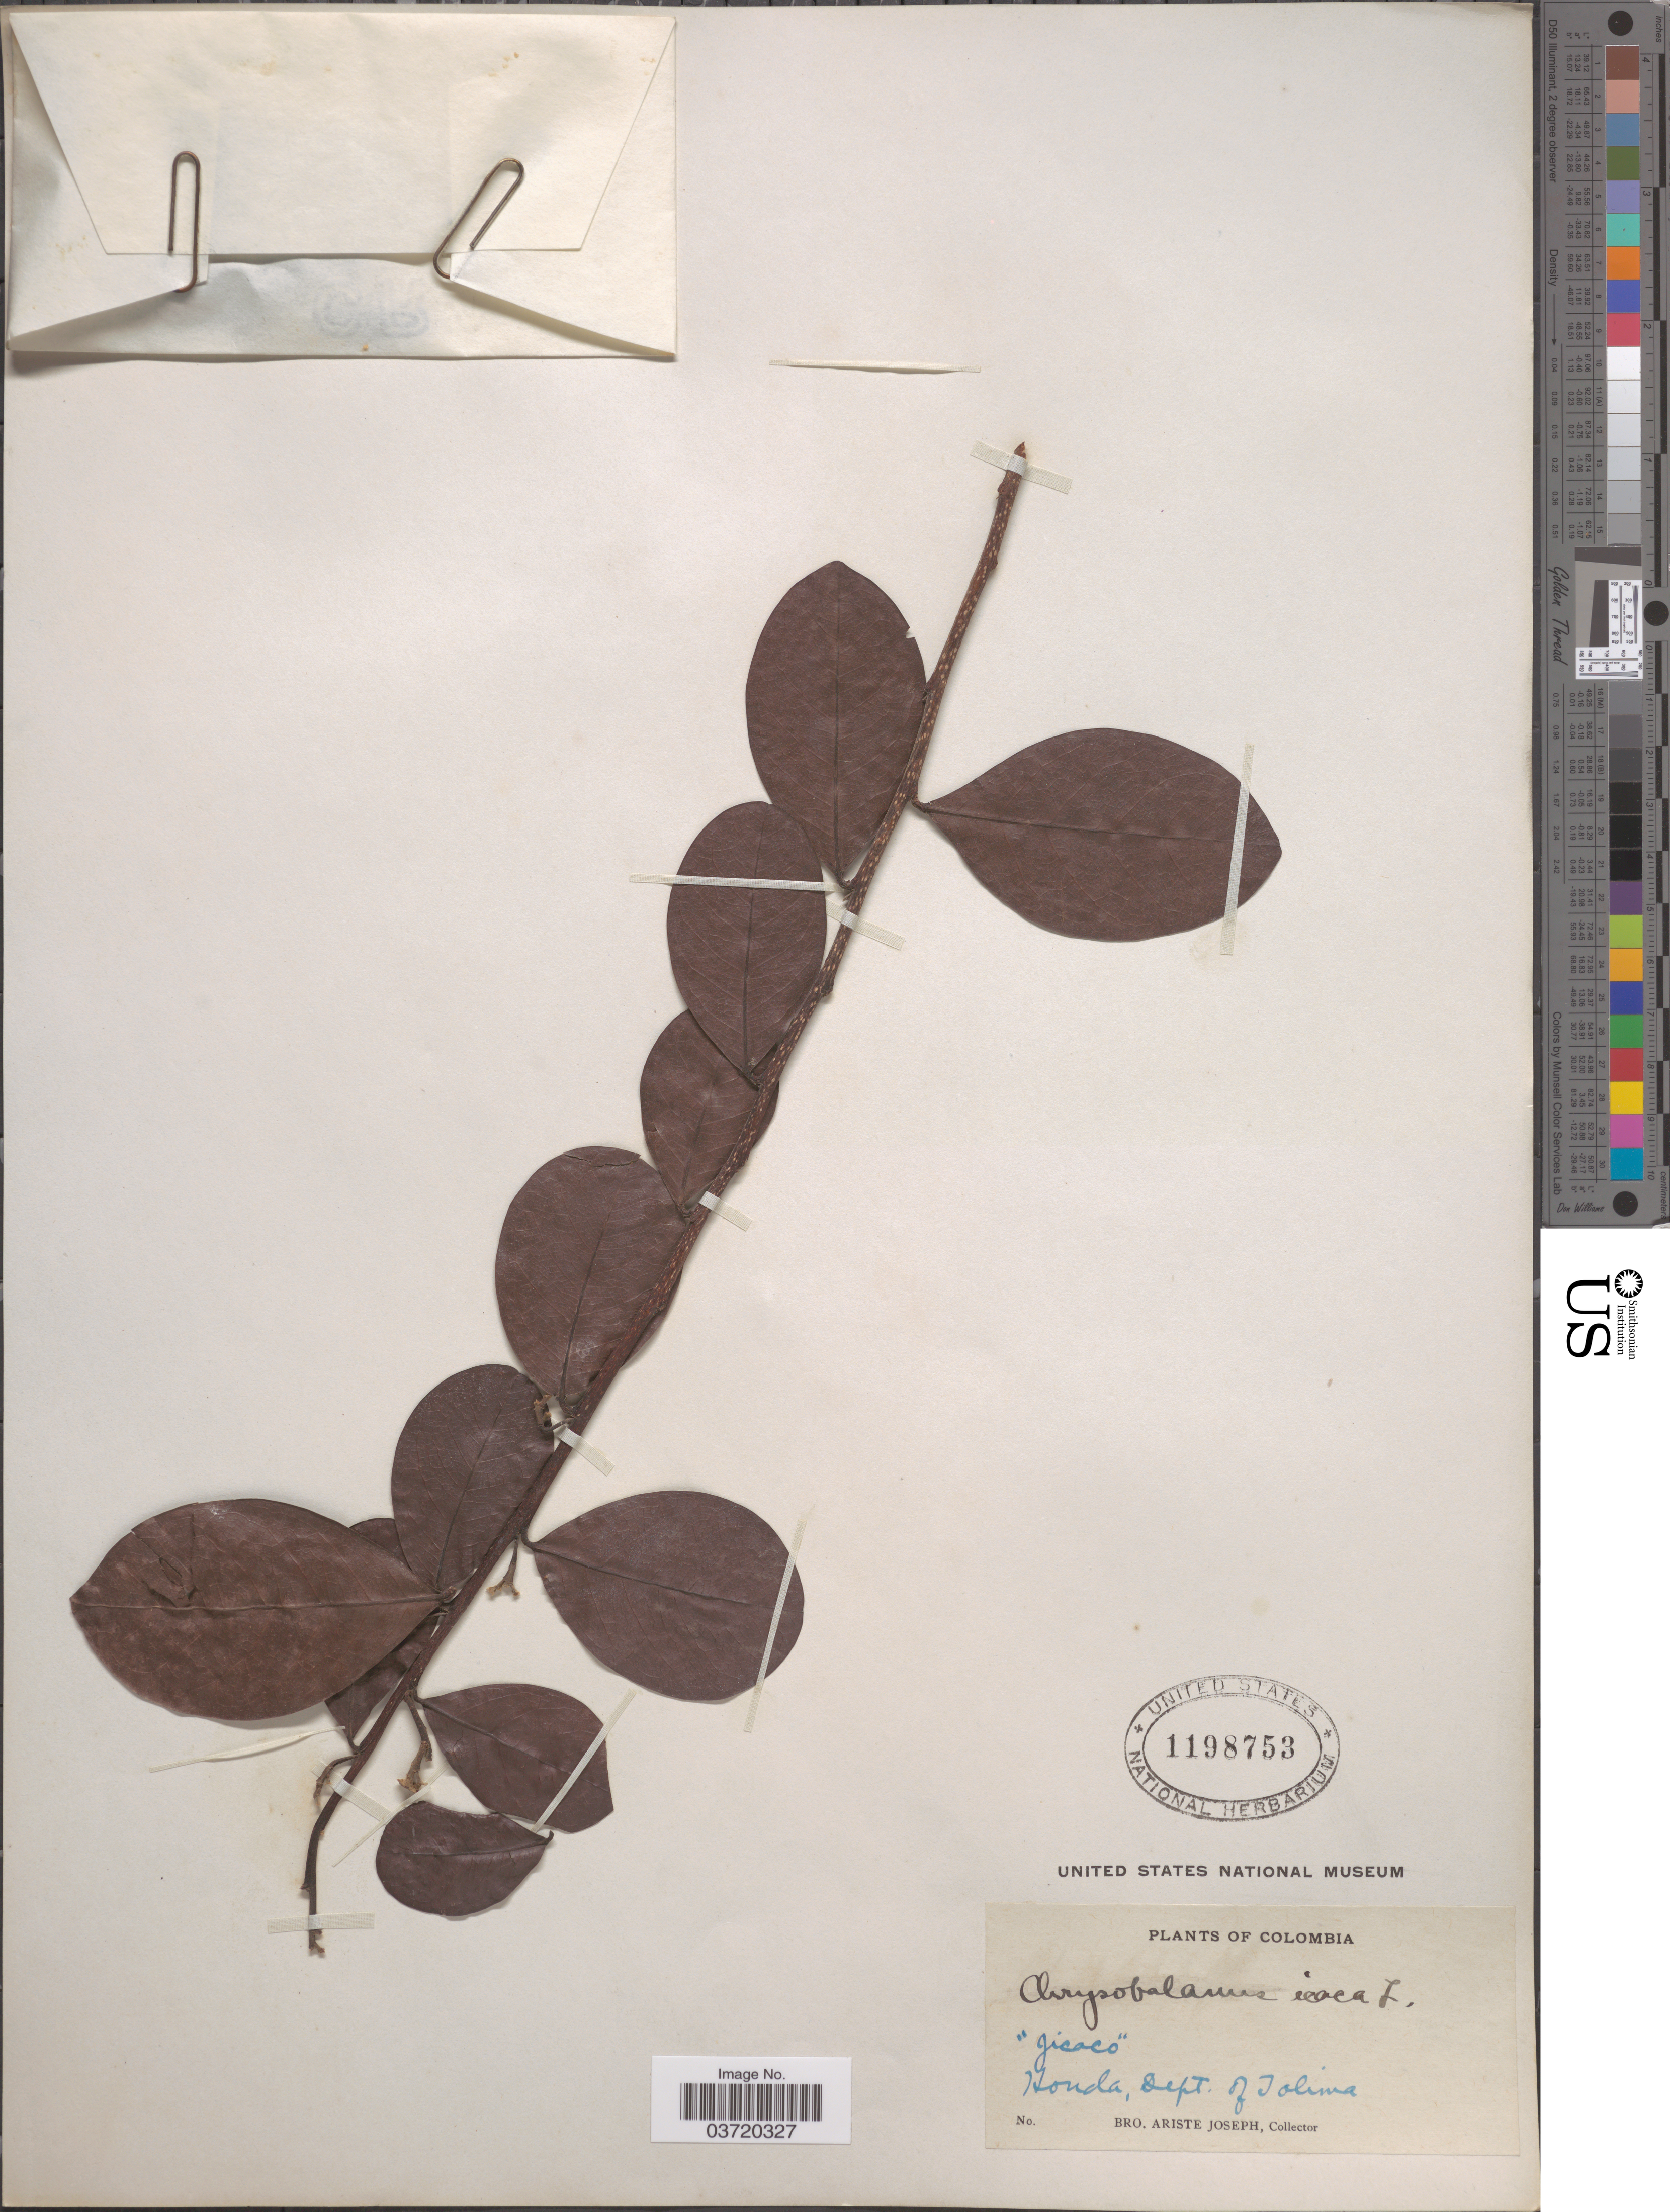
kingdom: Plantae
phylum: Tracheophyta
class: Magnoliopsida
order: Malpighiales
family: Chrysobalanaceae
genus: Chrysobalanus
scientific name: Chrysobalanus icaco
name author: L.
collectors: Bro. Ariste-Joseph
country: Colombia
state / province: Tolima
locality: Honda, Dept. of Tolima.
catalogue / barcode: US 1198753